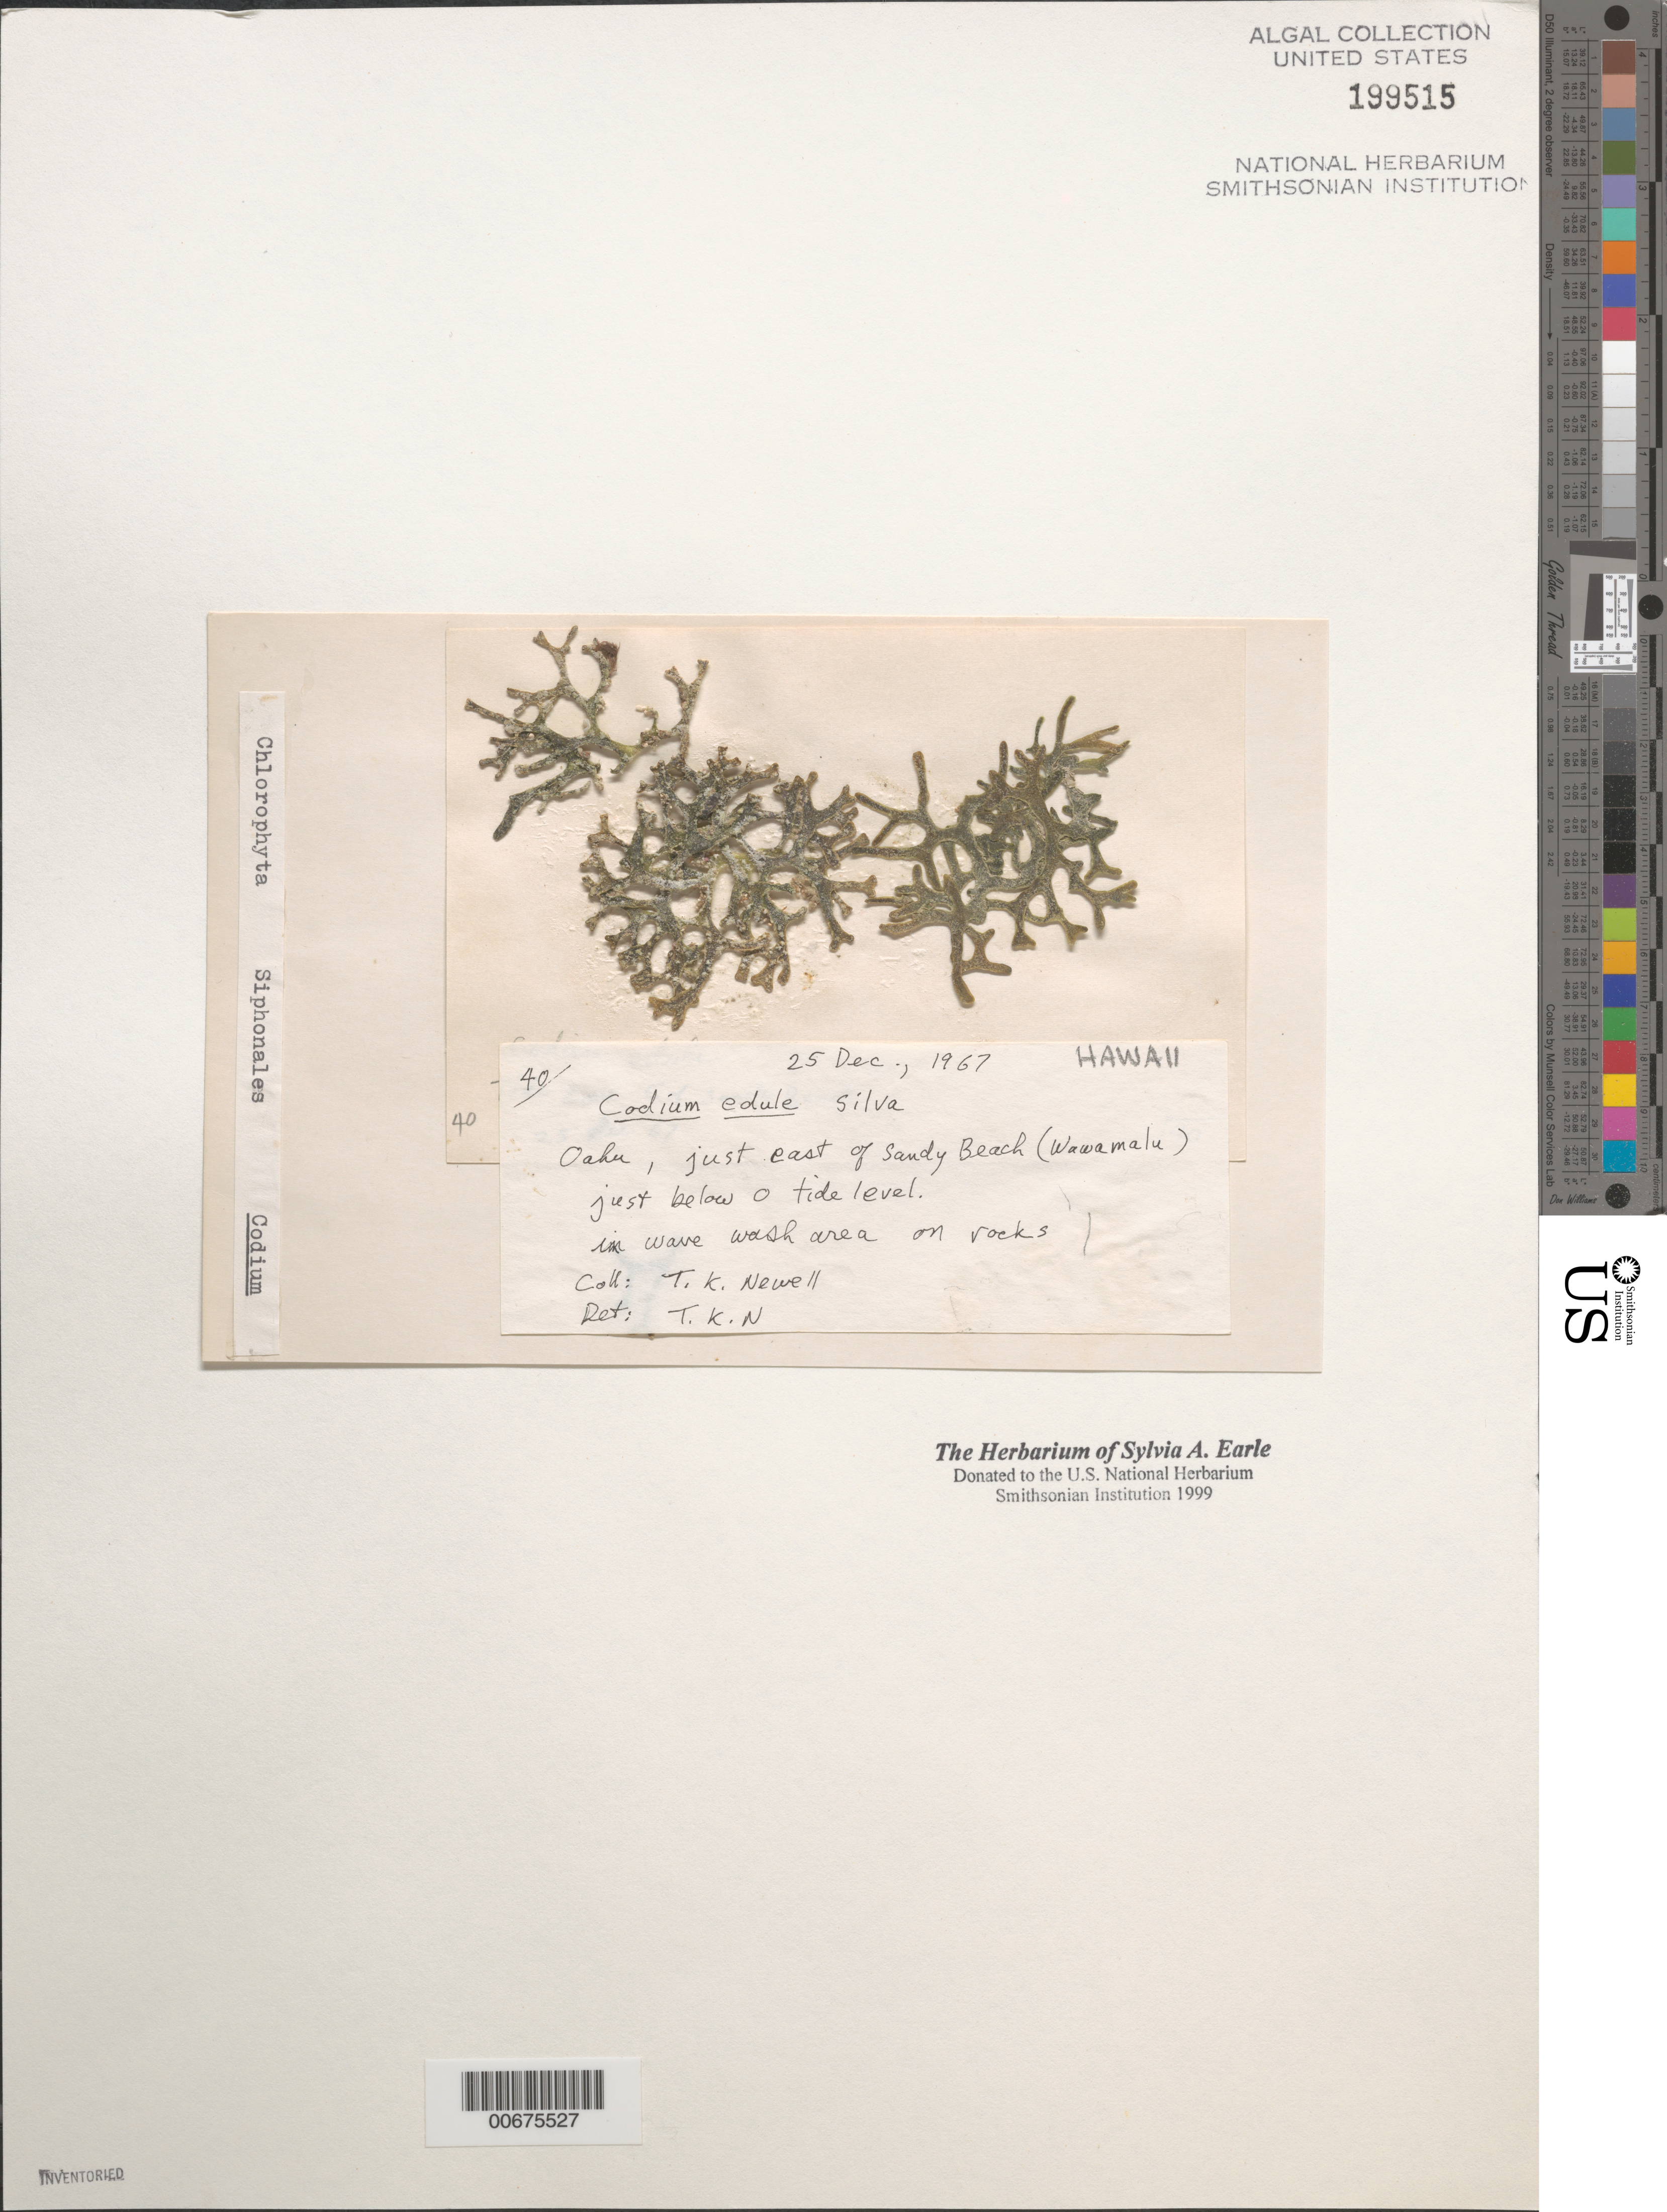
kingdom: Plantae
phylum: Chlorophyta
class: Ulvophyceae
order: Bryopsidales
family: Codiaceae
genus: Codium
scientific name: Codium edule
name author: P.C. Silva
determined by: Newell, Thomas K.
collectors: T. K. Newell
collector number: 40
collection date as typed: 25 Dec 1967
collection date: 1967-12-25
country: United States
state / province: Hawaii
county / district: Honolulu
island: Oahu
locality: Just E of Sandy Beach (Wawamalu)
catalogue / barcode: US 199515